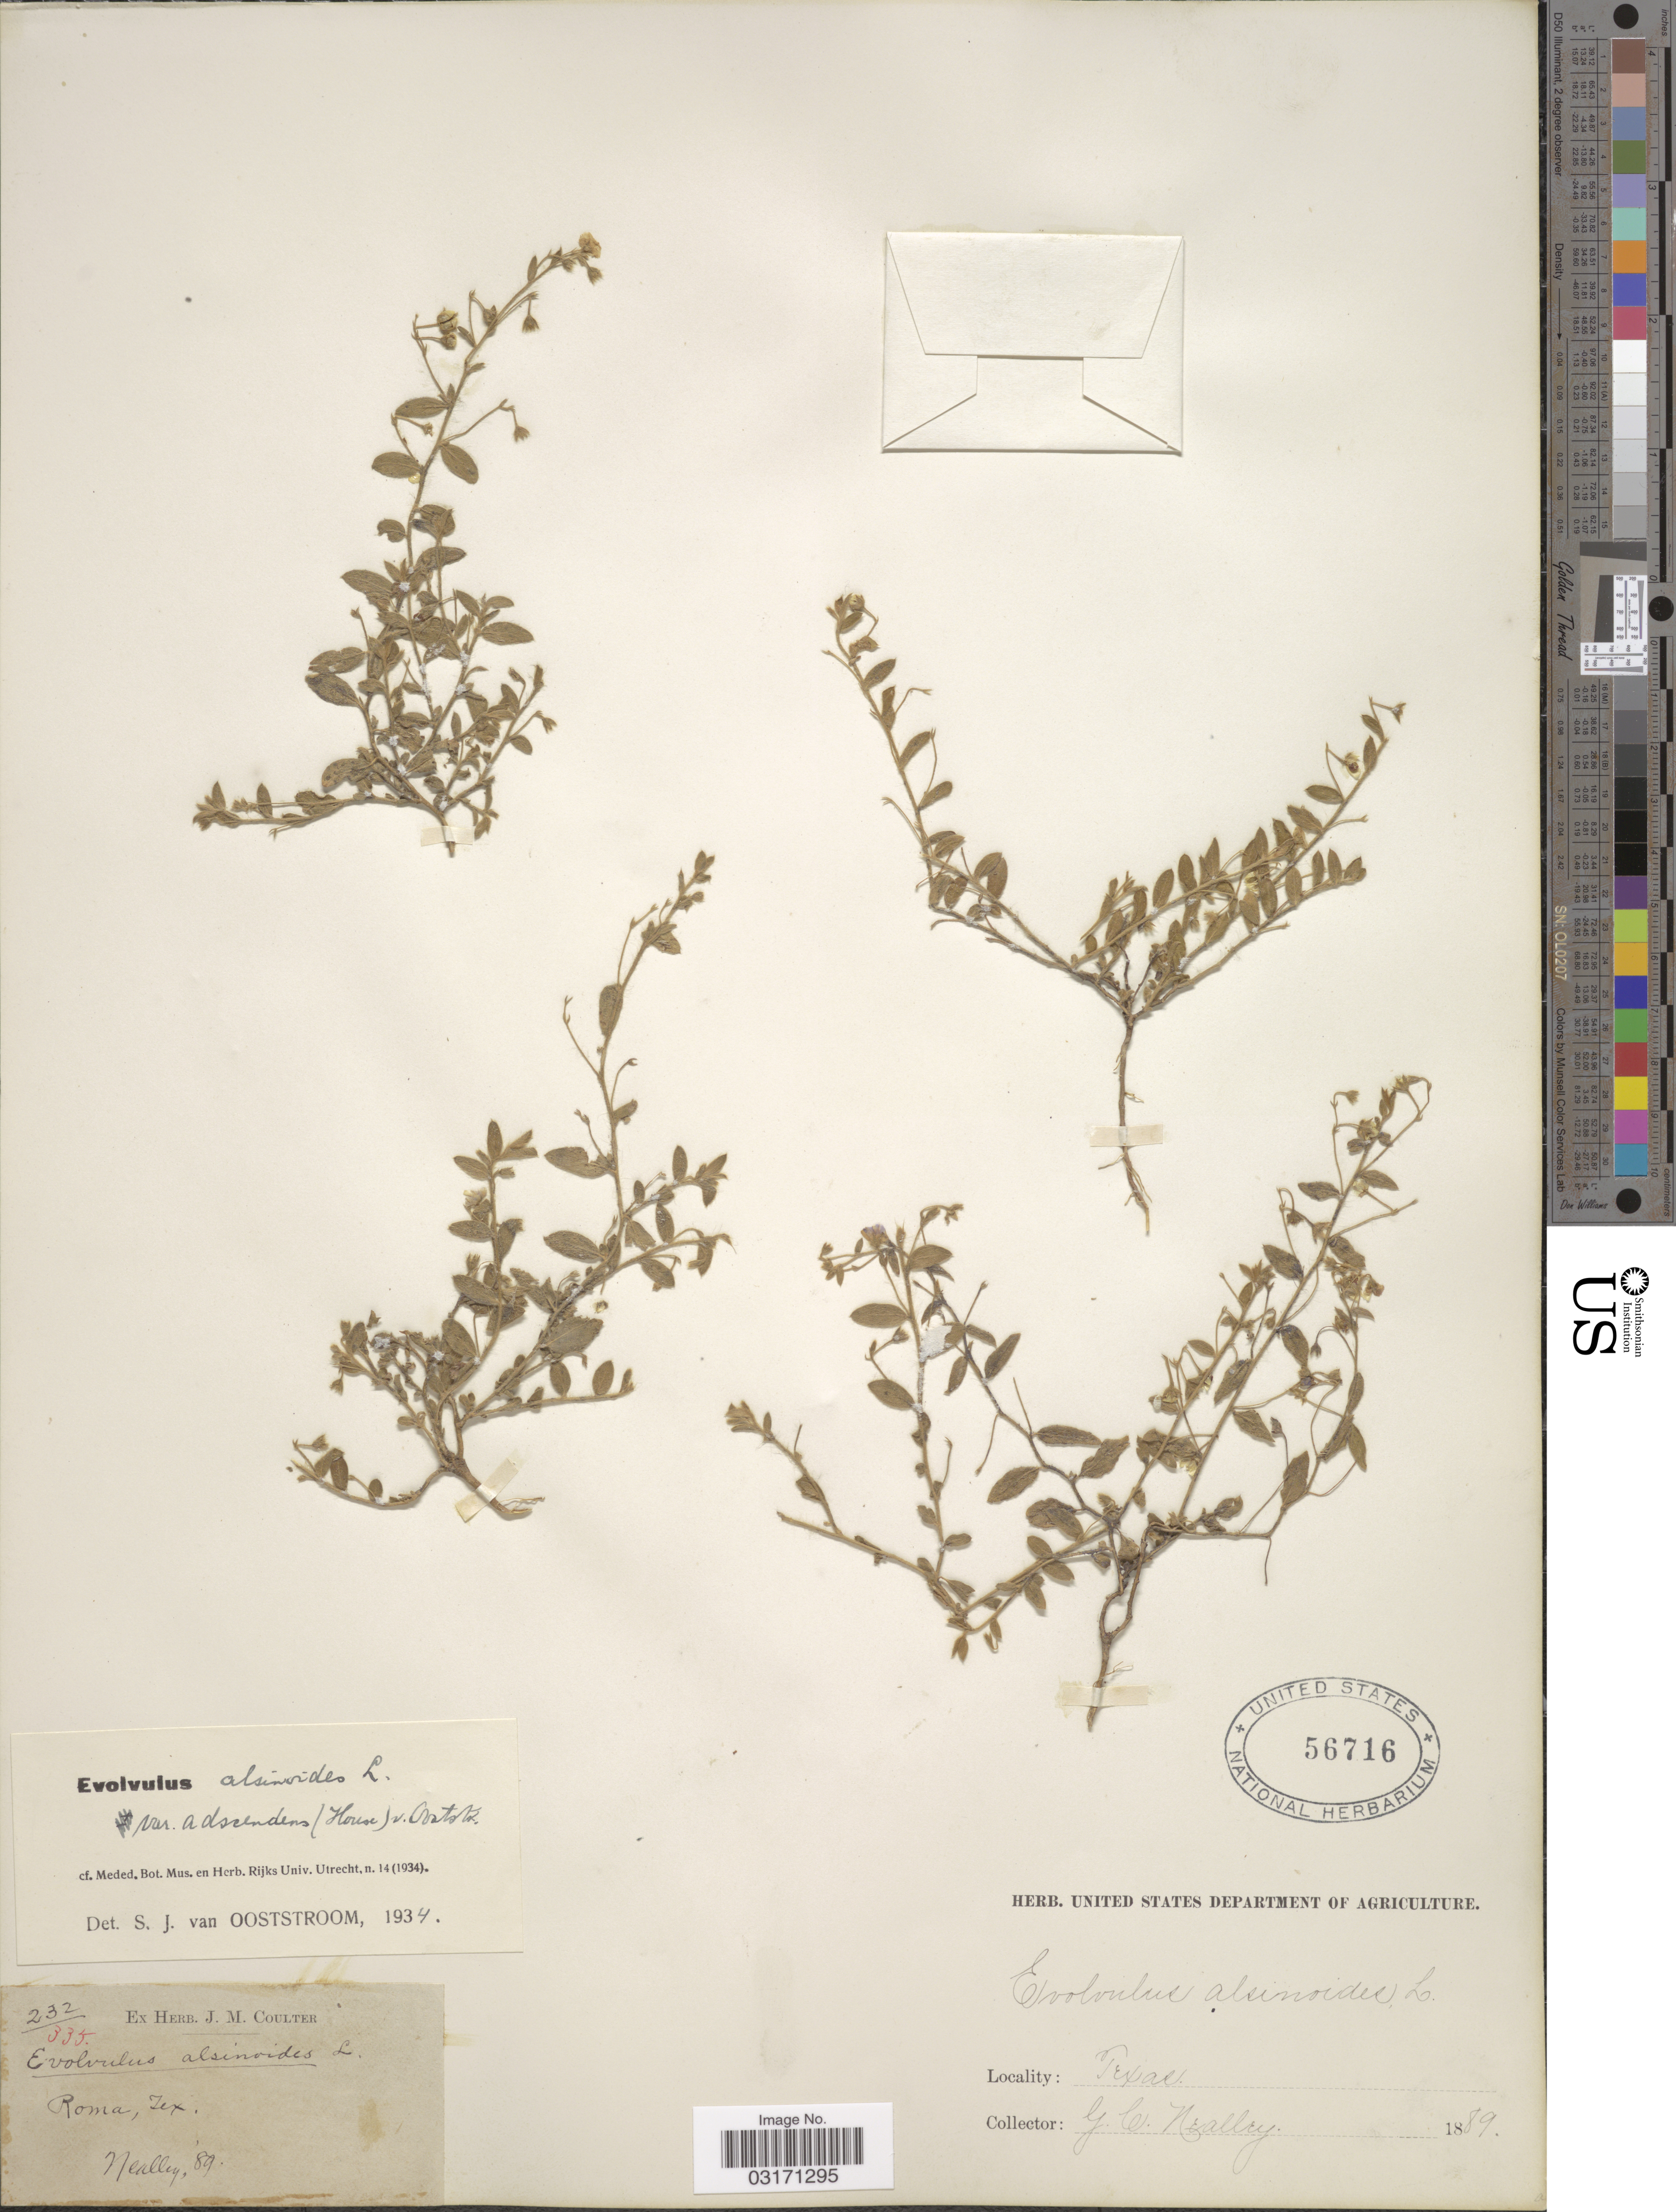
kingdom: Plantae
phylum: Tracheophyta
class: Magnoliopsida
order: Solanales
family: Convolvulaceae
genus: Evolvulus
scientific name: Evolvulus alsinoides var. adscendens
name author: (House) Ooststr.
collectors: G. C. Nealley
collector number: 232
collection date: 1889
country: United States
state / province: Texas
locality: Roma.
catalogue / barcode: US 56716